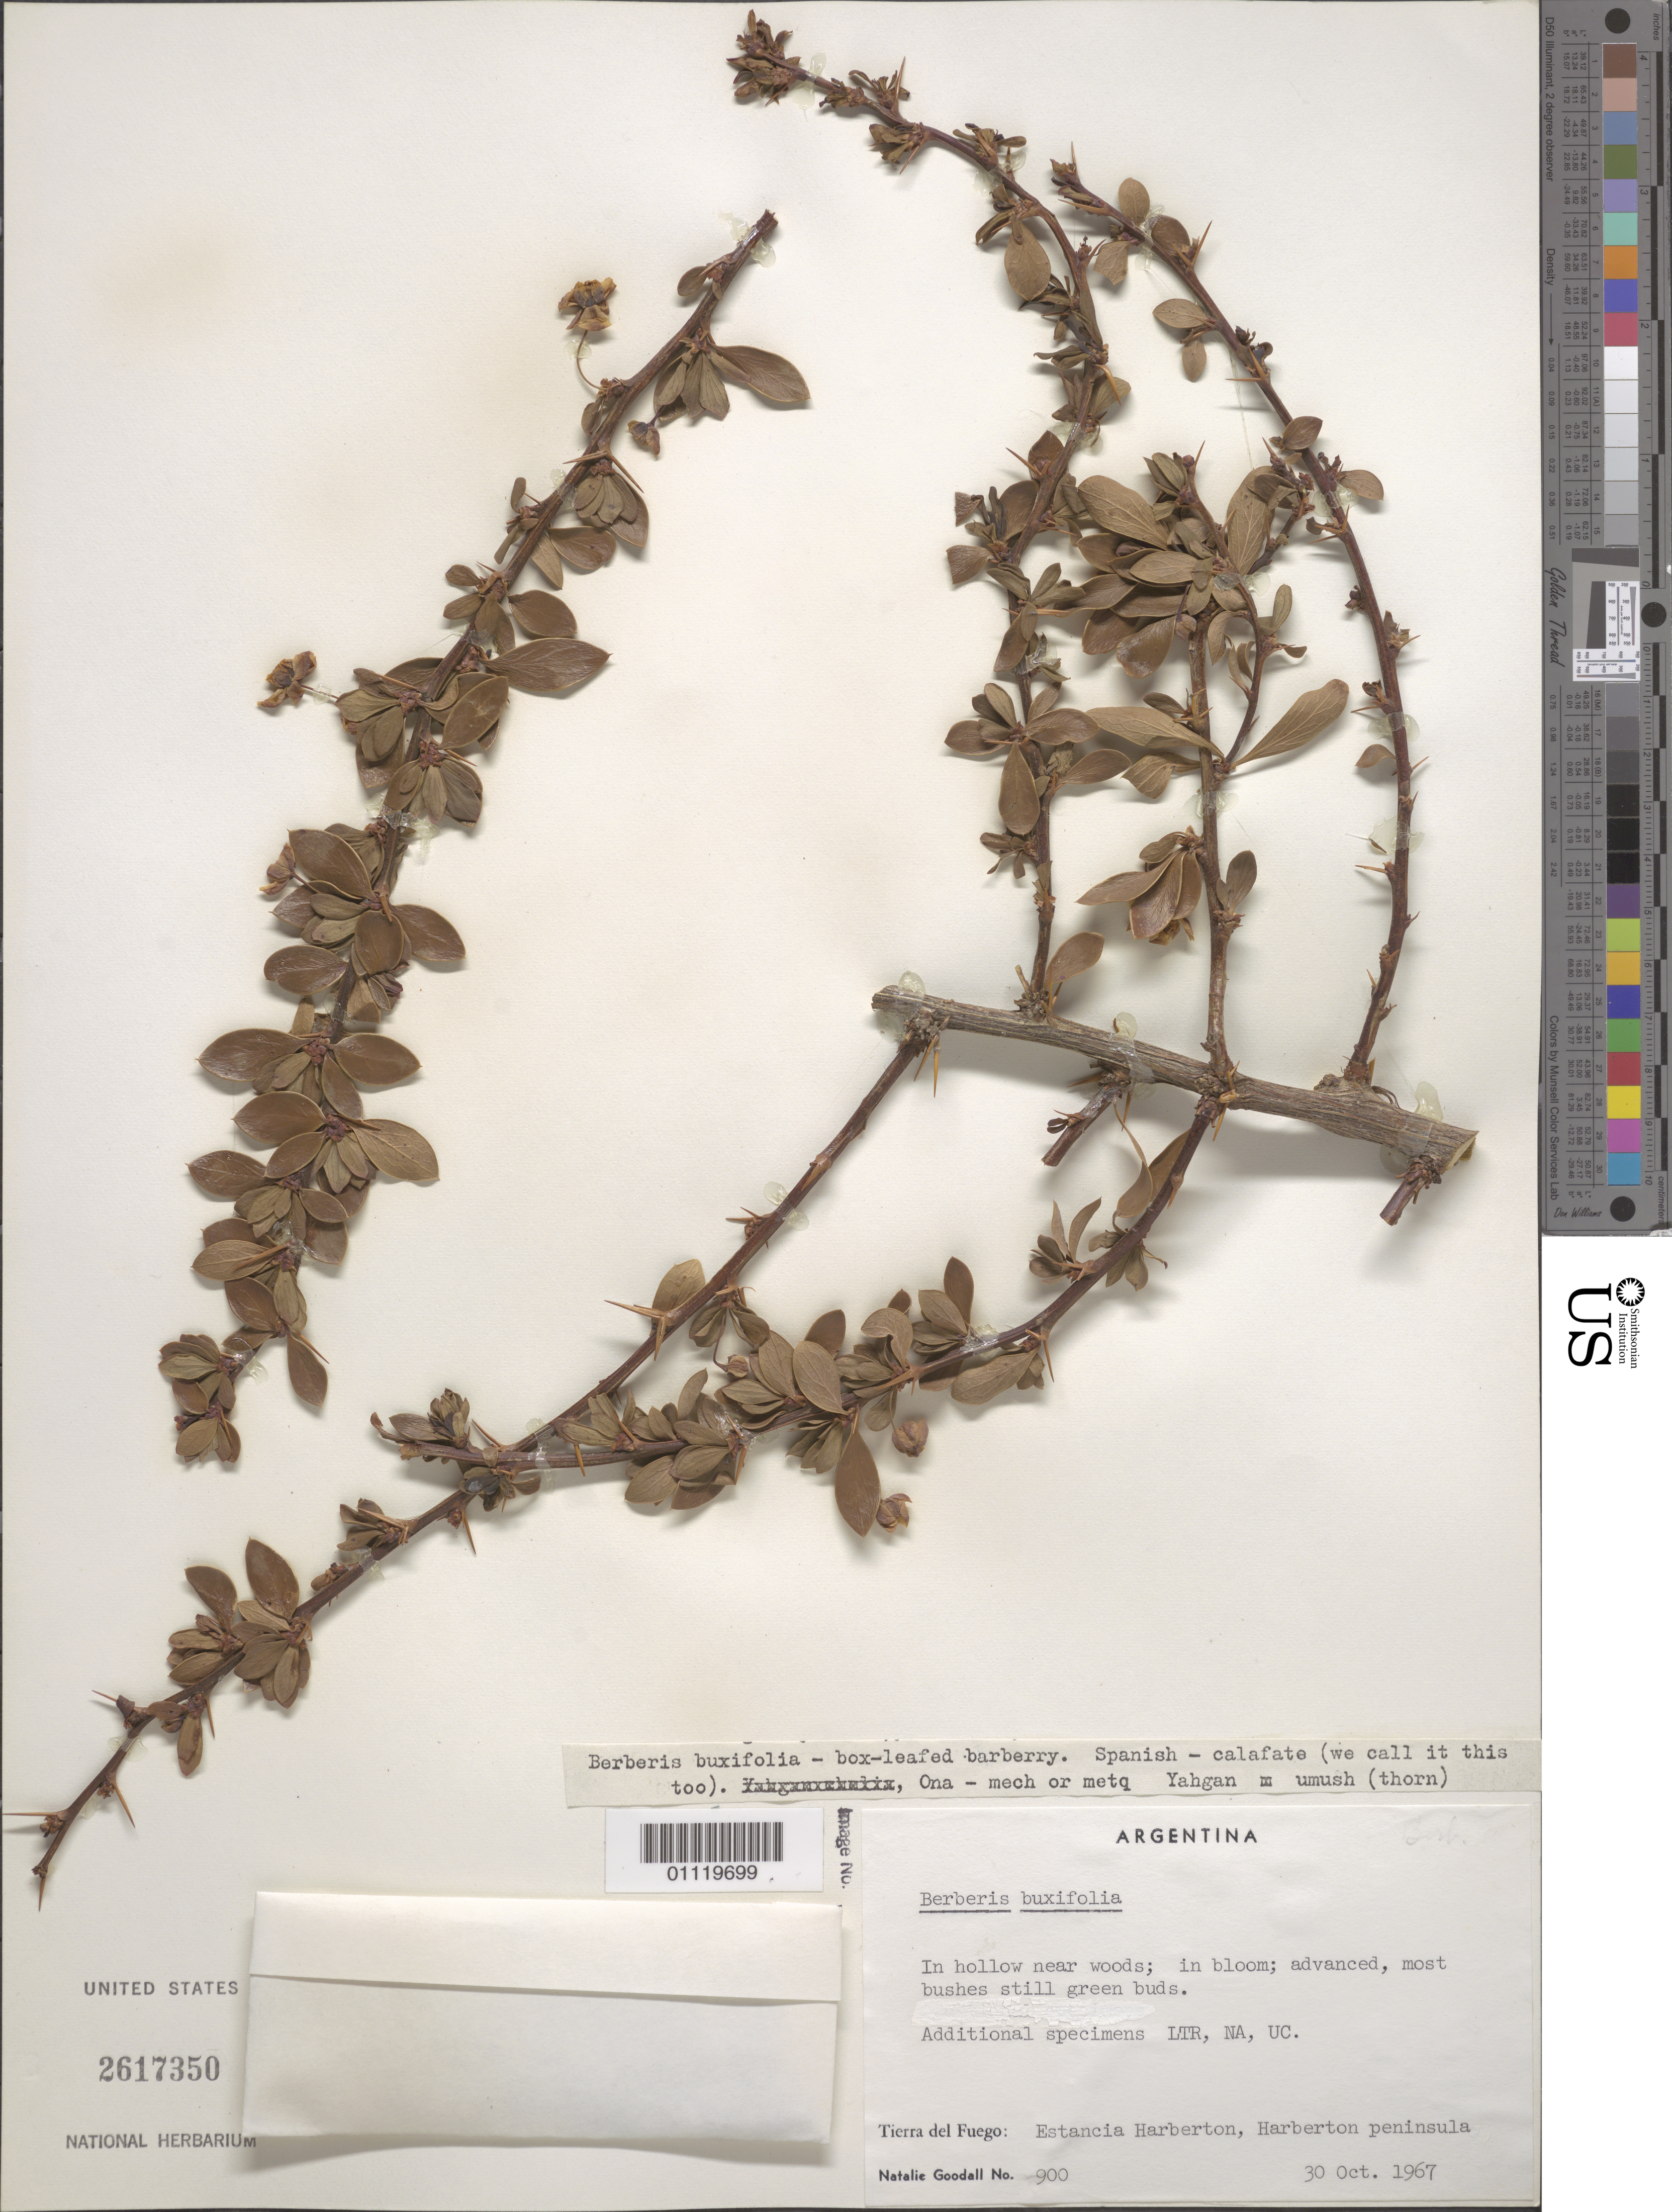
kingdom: Plantae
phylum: Tracheophyta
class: Magnoliopsida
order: Ranunculales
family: Berberidaceae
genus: Berberis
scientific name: Berberis buxifolia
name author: Lam.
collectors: N. Goodall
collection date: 1967-10-30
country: Argentina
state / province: Tierra del Fuego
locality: Estancia Harberton, Harberton Peninsula. In hollow near woods.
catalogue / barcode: US 2617350